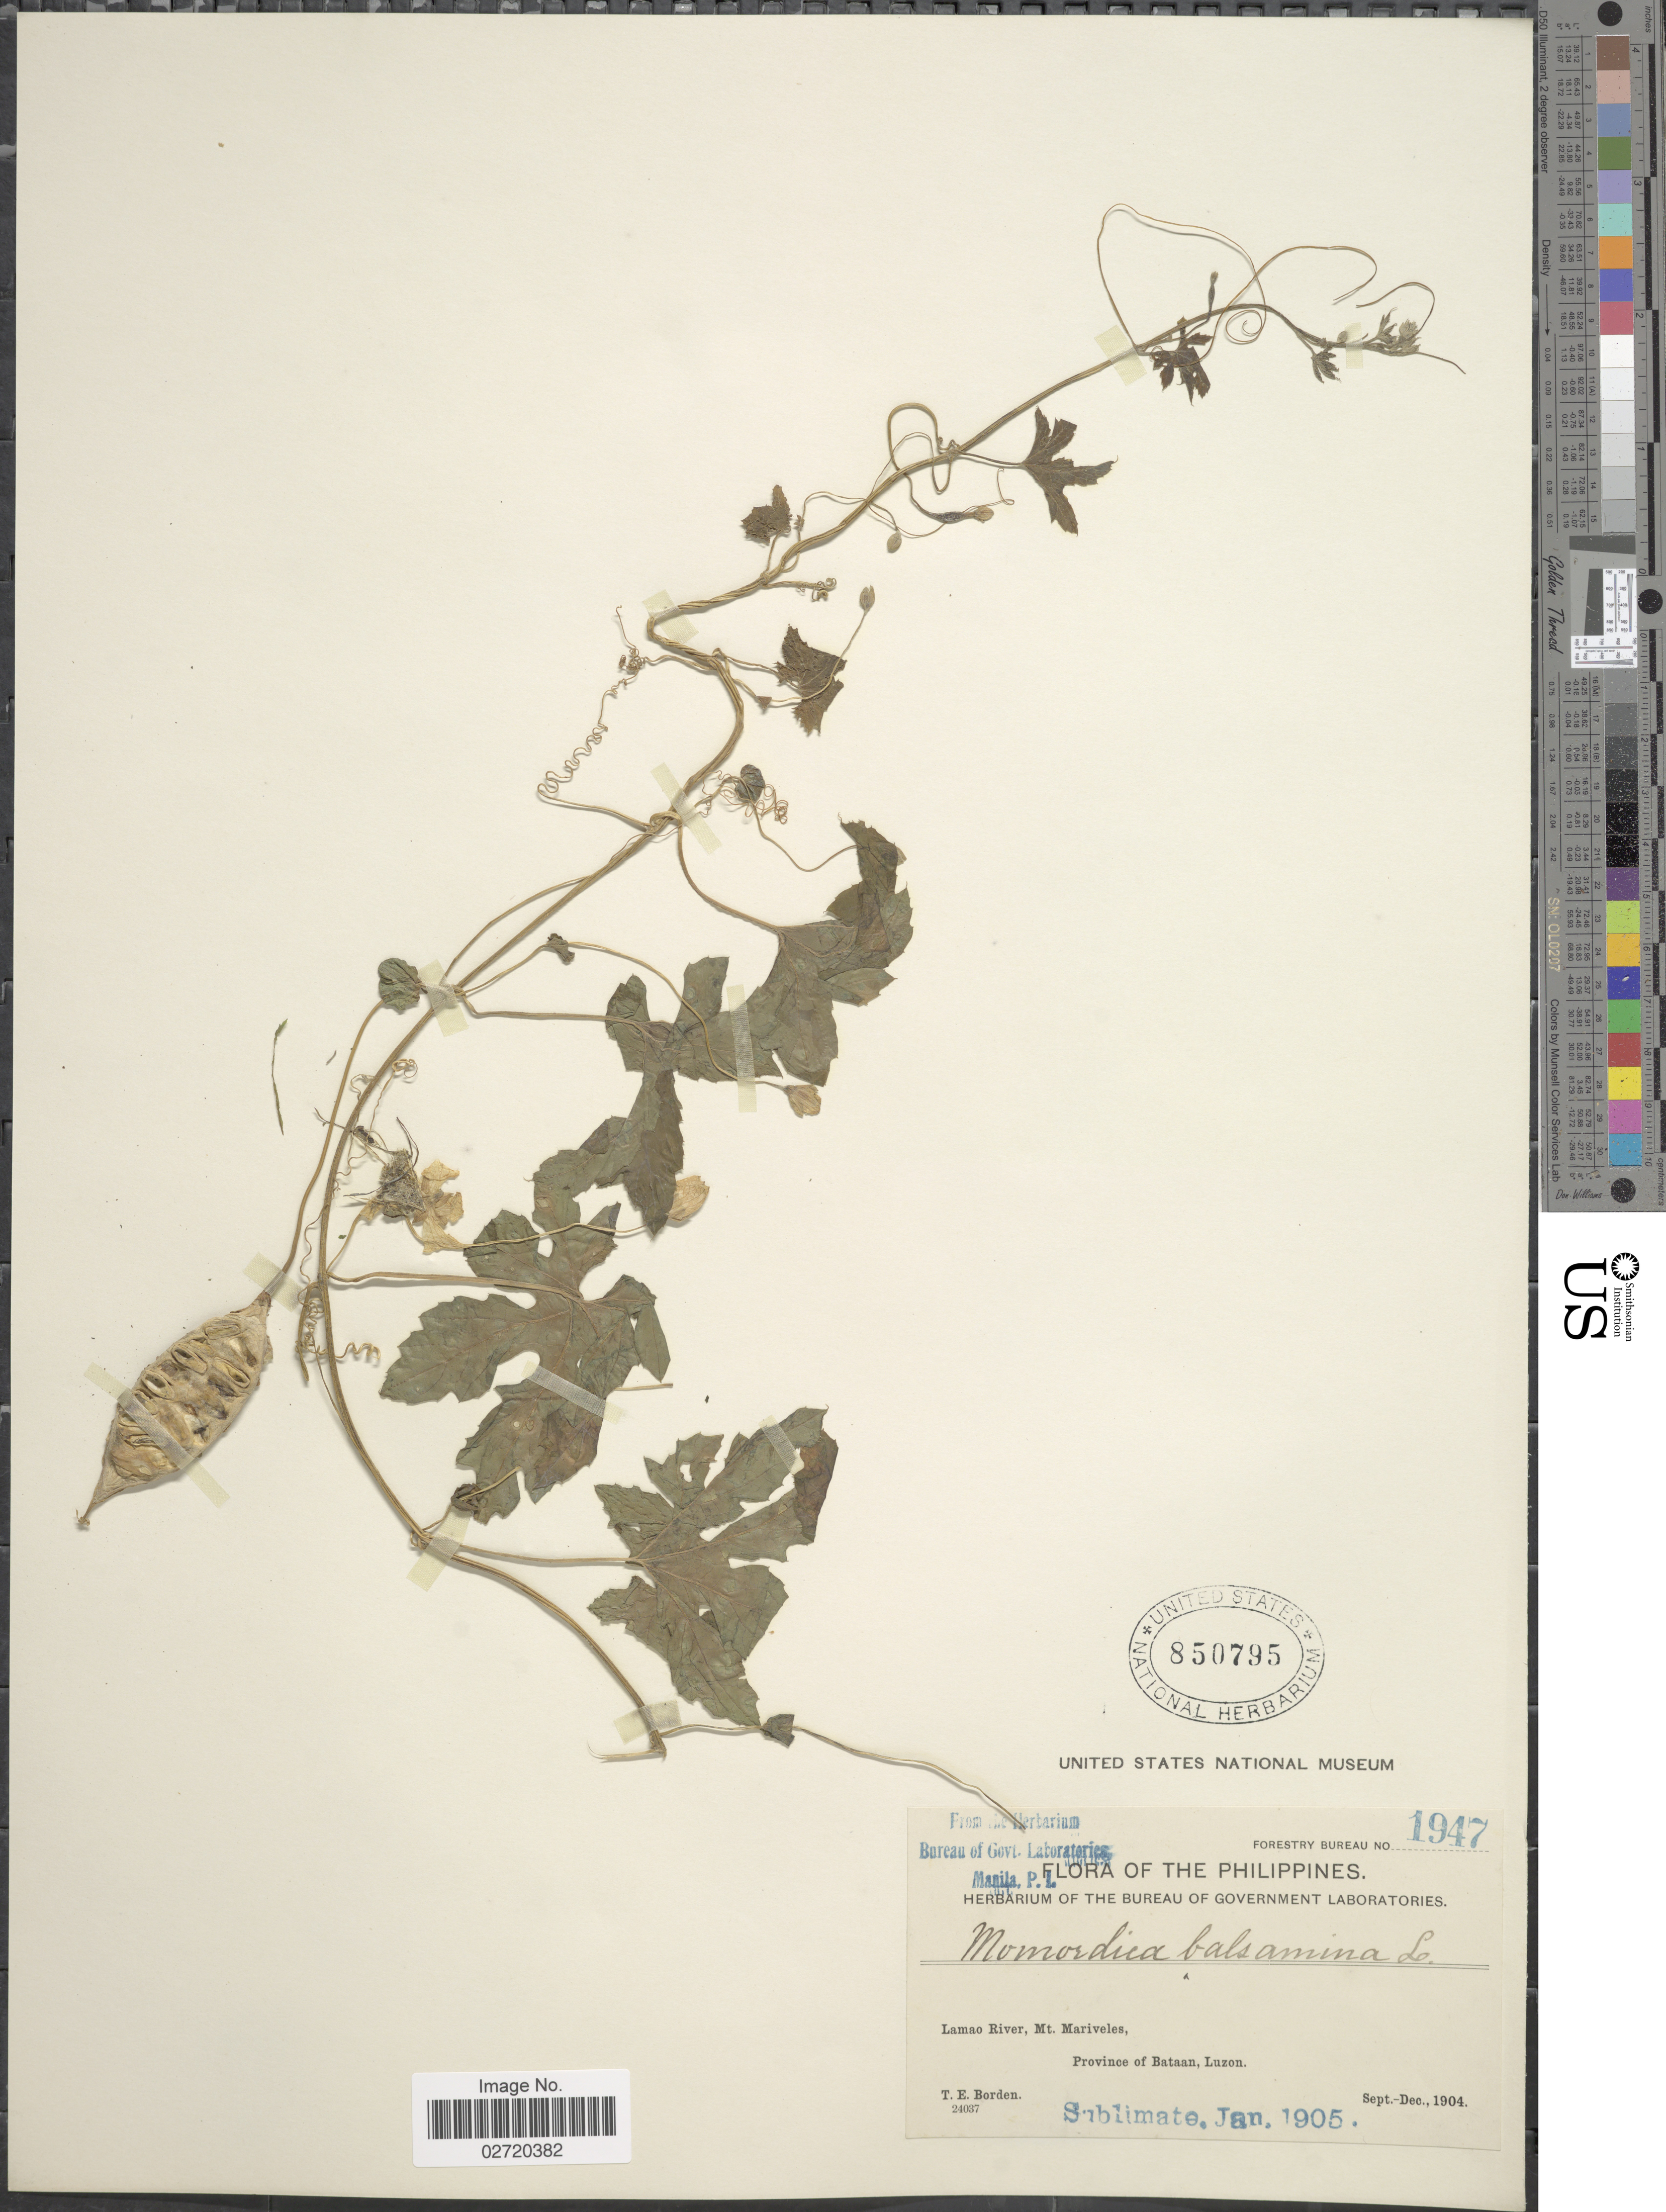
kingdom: Plantae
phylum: Tracheophyta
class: Magnoliopsida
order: Cucurbitales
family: Cucurbitaceae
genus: Momordica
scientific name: Momordica charantia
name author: L.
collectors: T. E. Borden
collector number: Forestry Bureau 1947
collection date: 1904-09/1904-12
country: Philippines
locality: Lamao River, Mt. Mariveles, Province of Bataan, Luzon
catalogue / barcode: US 850795